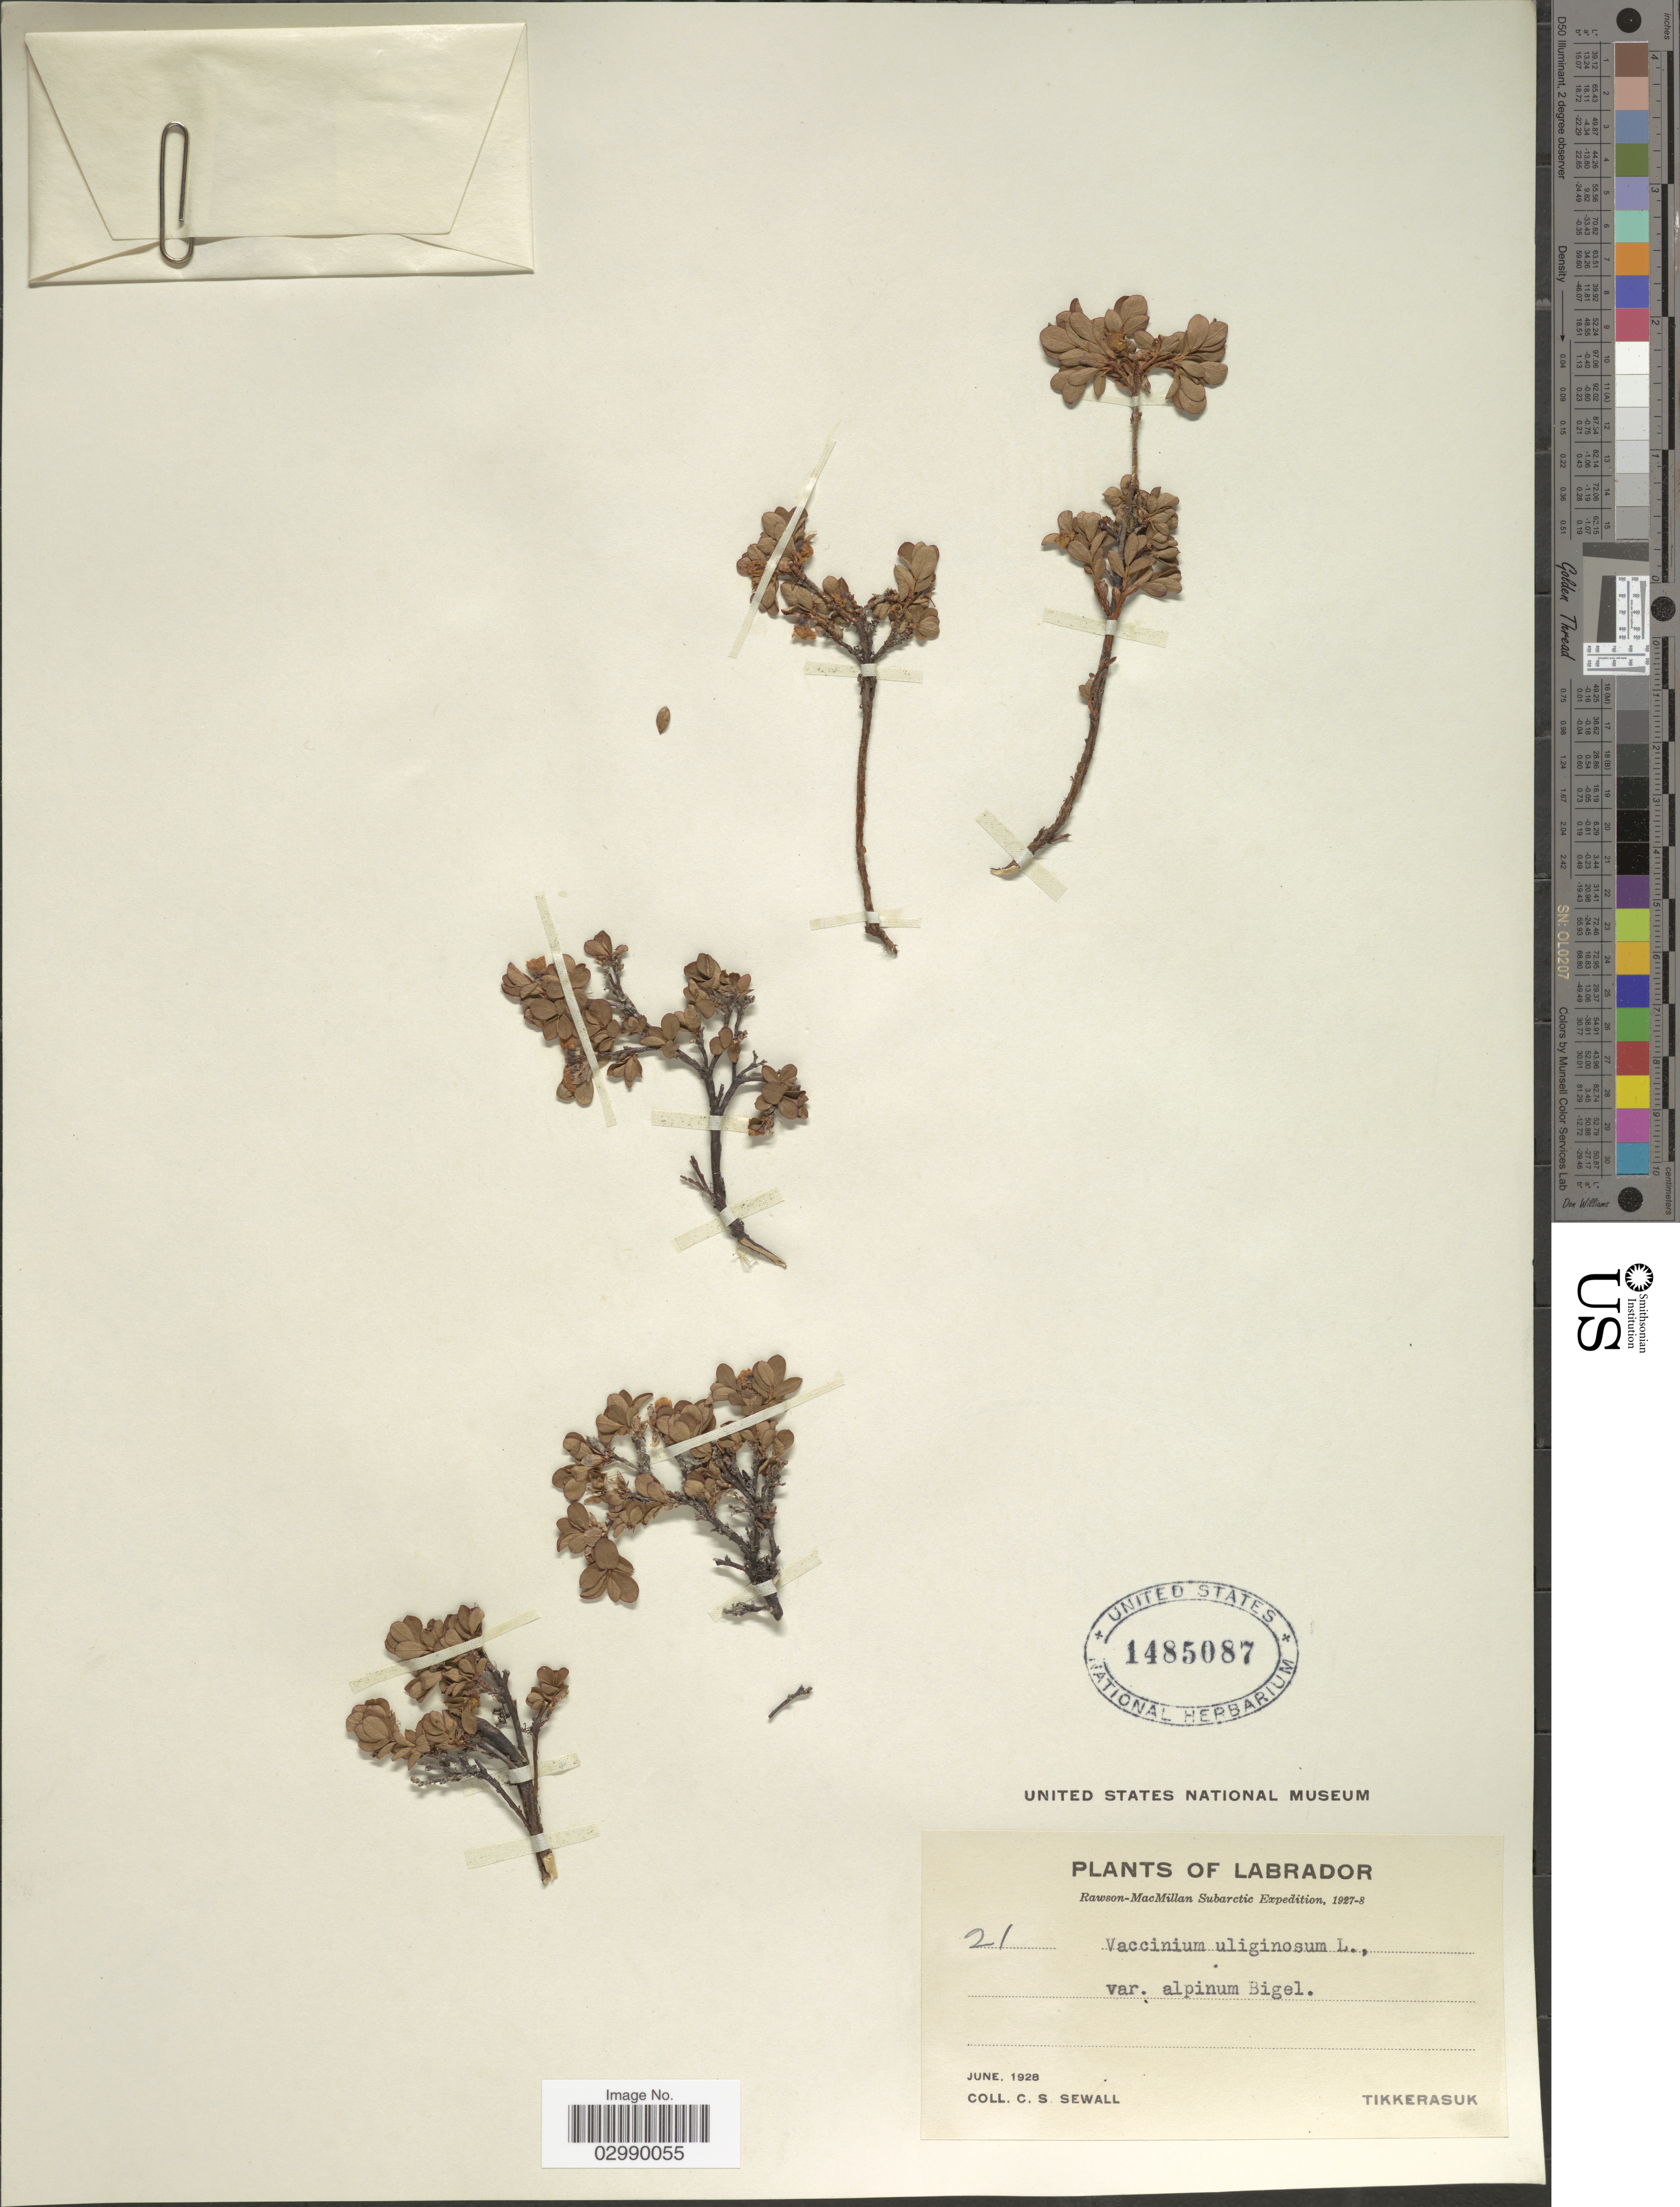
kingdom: Plantae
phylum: Tracheophyta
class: Magnoliopsida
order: Ericales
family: Ericaceae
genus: Vaccinium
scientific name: Vaccinium uliginosum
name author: L.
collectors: C. Sewall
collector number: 21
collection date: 1928-06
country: Canada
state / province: Newfoundland and Labrador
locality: Labrador, Tikkerasuk.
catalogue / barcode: US 1485087